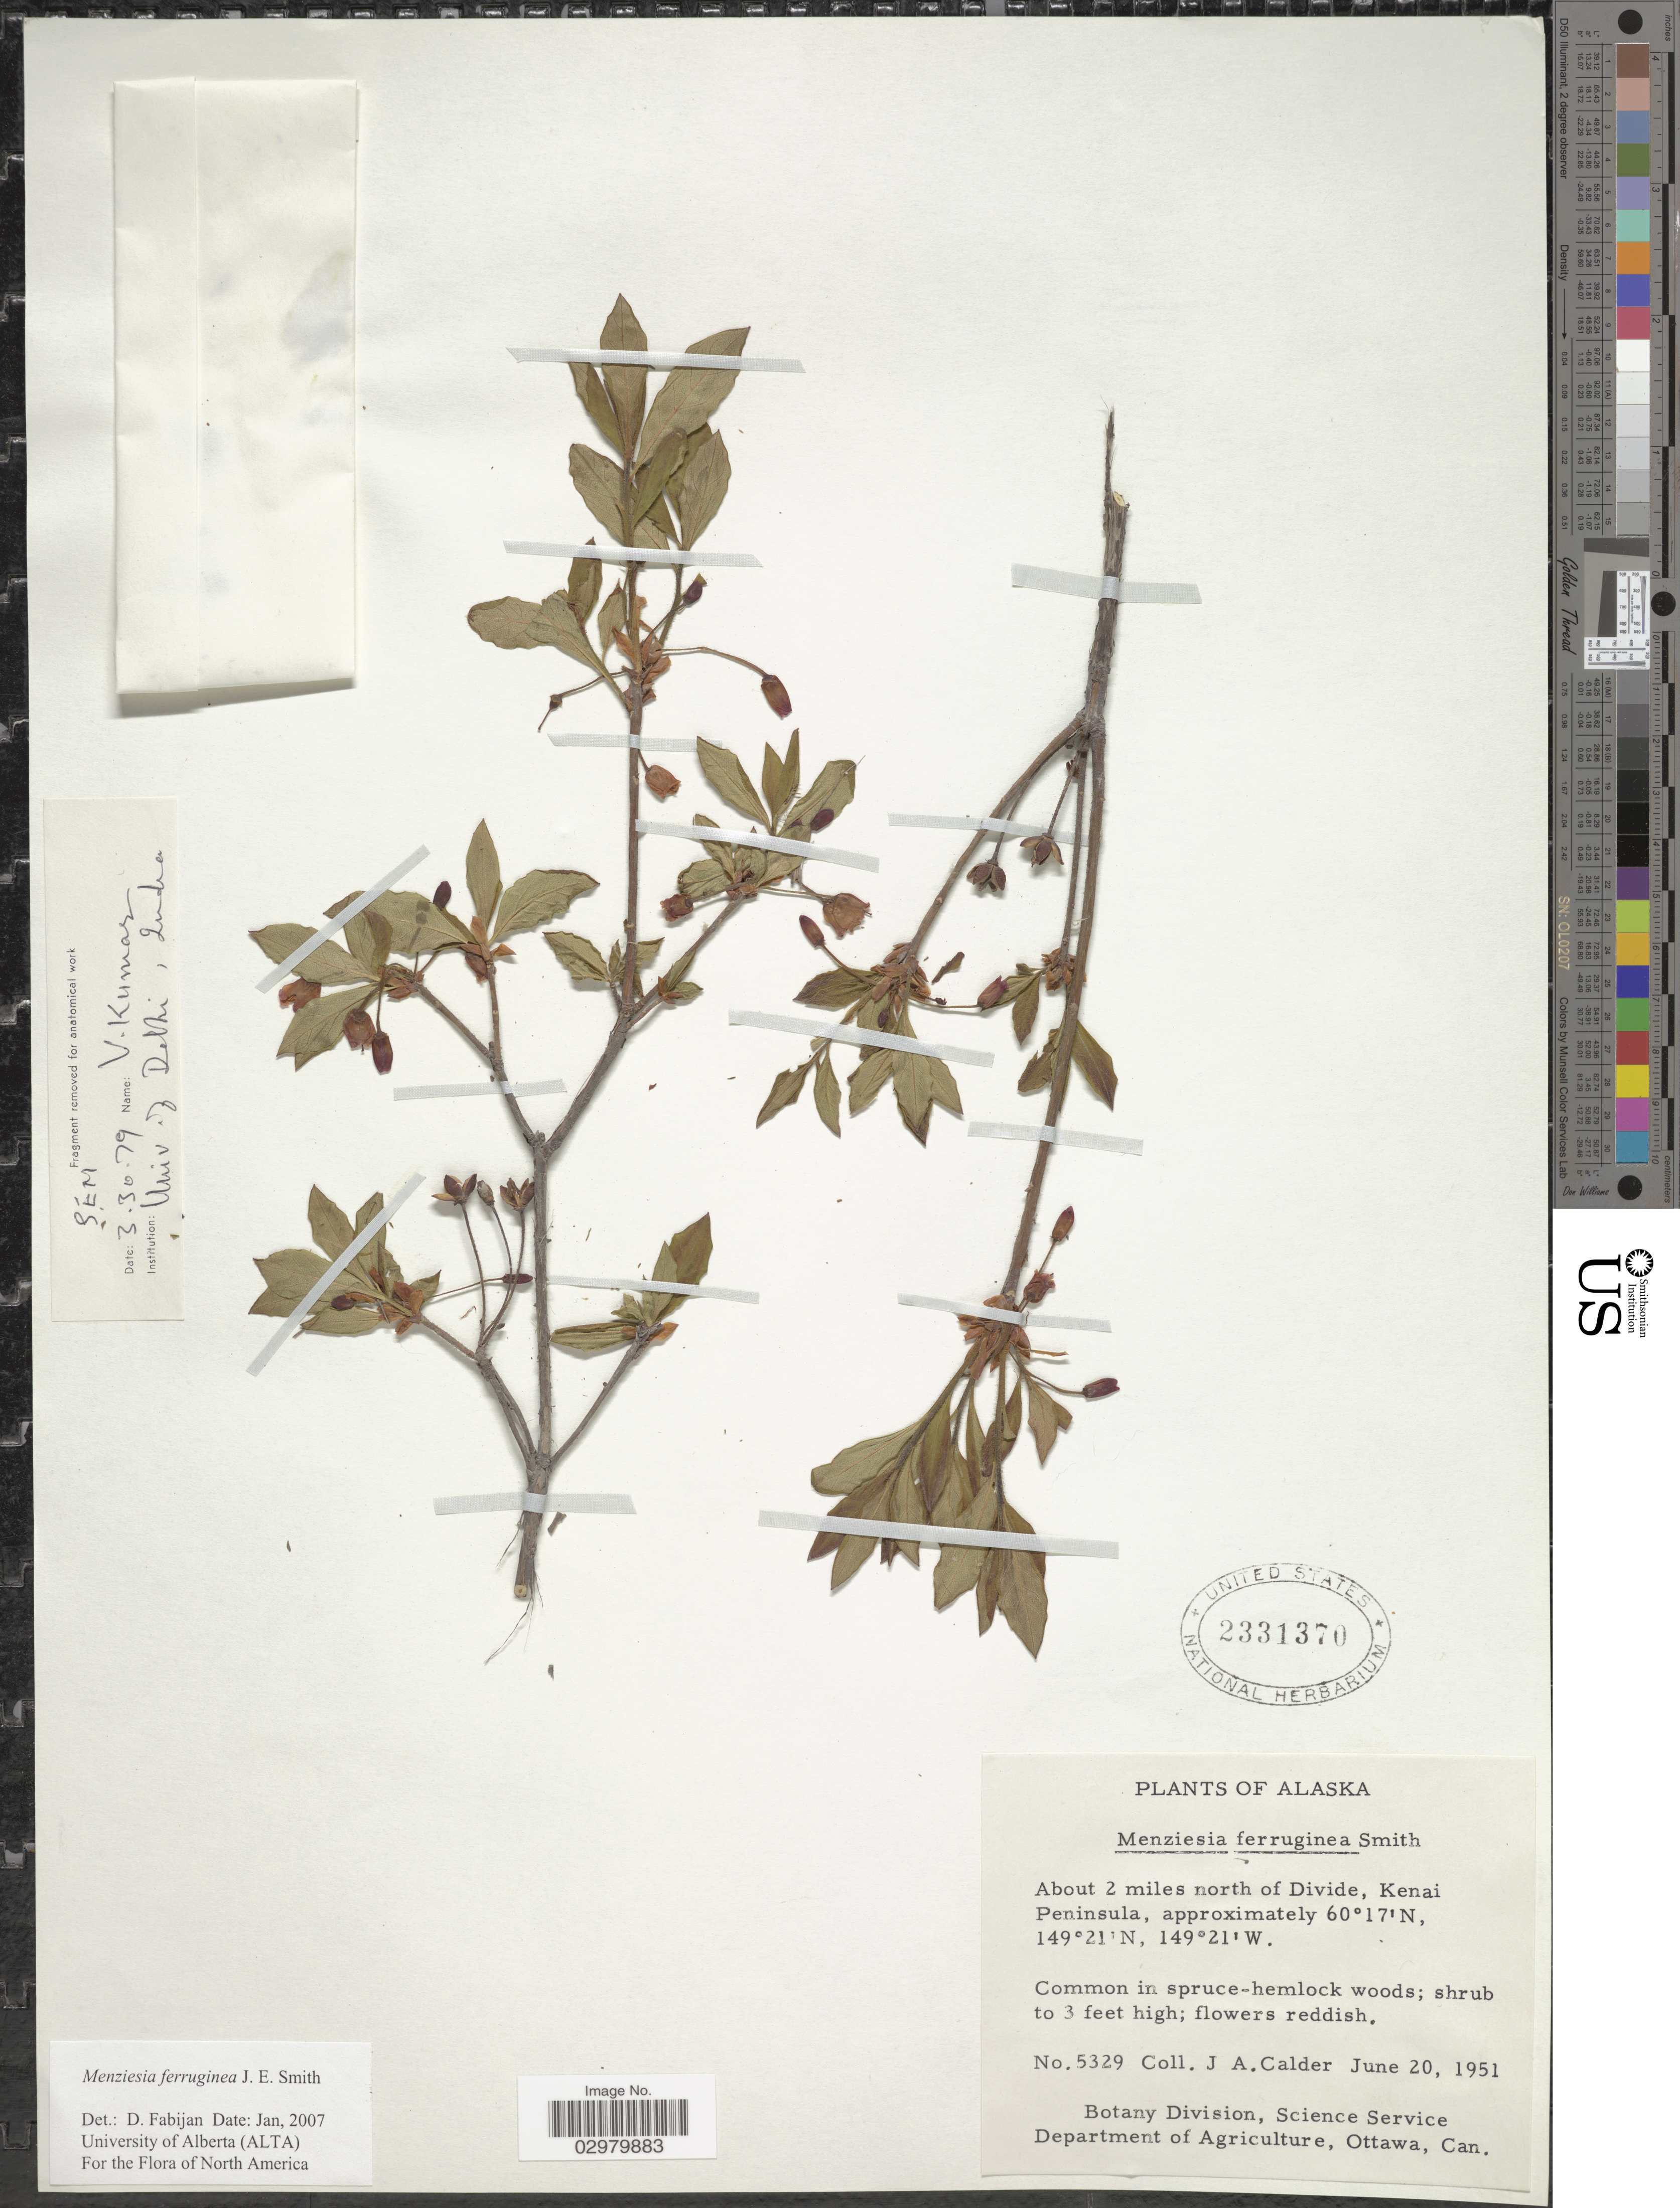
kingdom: Plantae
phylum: Tracheophyta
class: Magnoliopsida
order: Ericales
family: Ericaceae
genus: Menziesia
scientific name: Menziesia ferruginea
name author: Sm.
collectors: J. A. Calder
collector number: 5329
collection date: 1951-06-20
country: United States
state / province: Alaska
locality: About 2 miles north of Divide, Kenai Peninsula.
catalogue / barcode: US 2331370